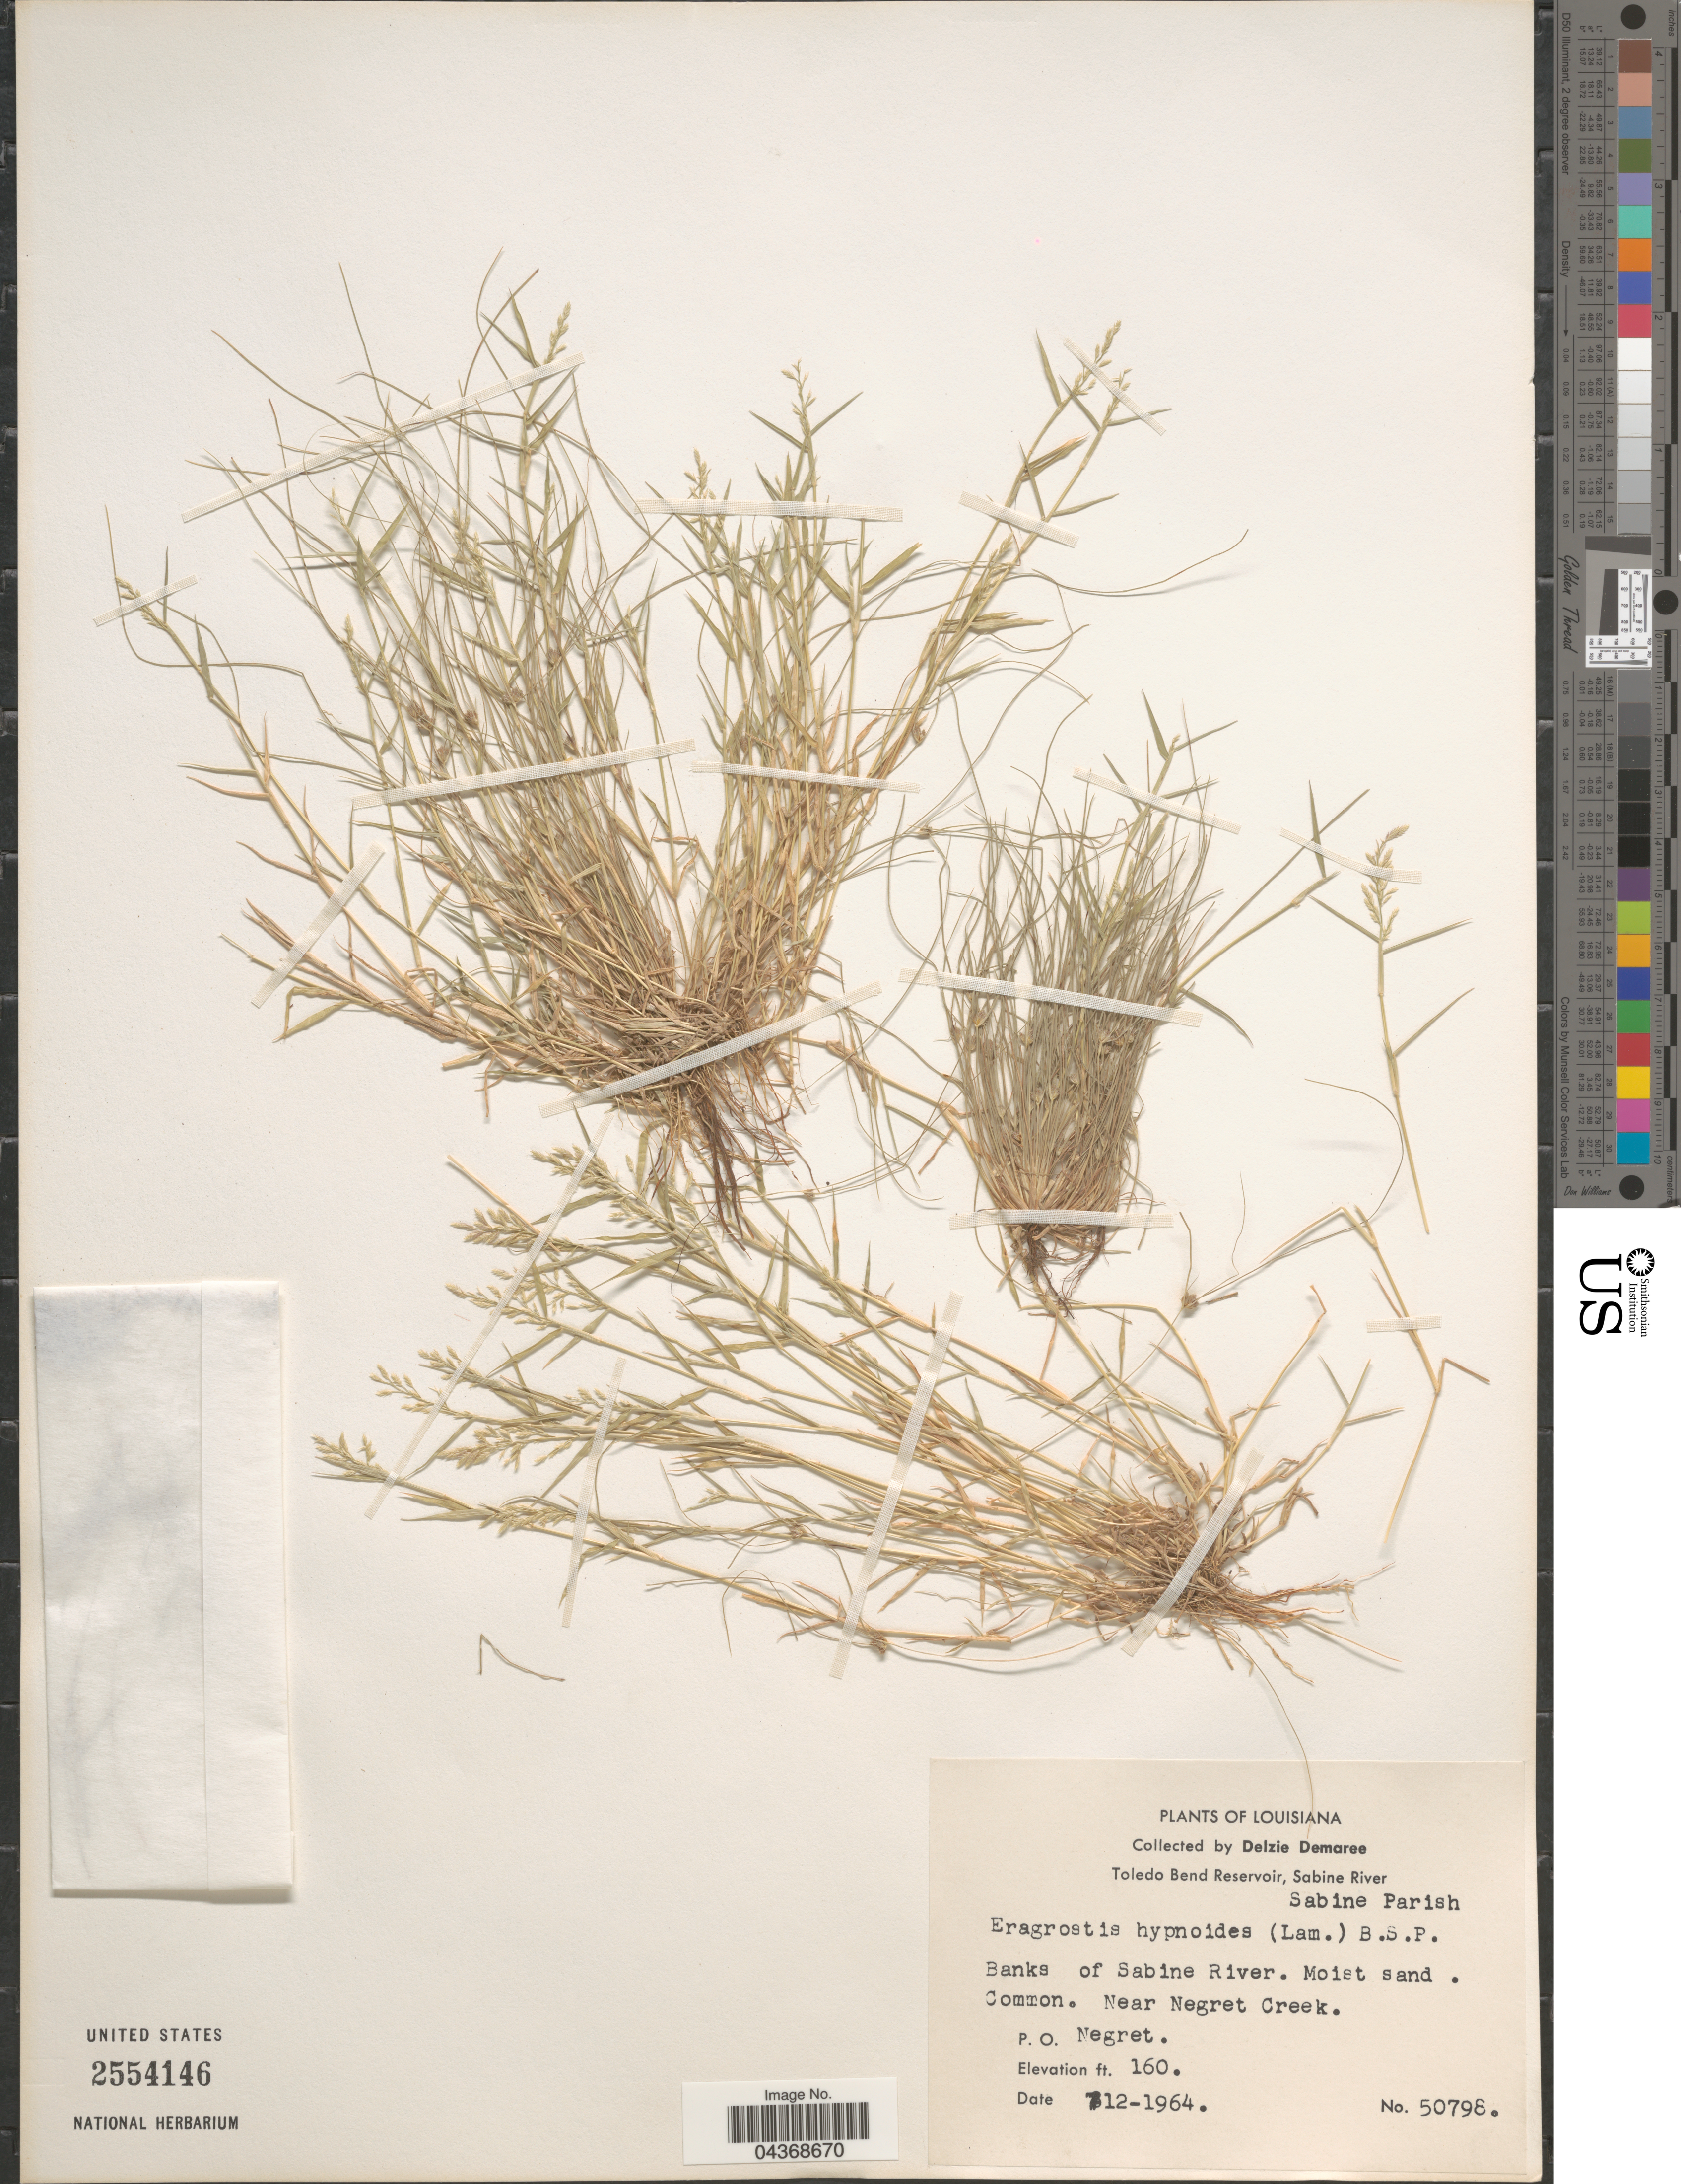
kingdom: Plantae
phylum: Tracheophyta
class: Liliopsida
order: Poales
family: Poaceae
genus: Eragrostis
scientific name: Eragrostis hypnoides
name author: (Lam.) Britton, Stearns & Poggenb.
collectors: D. Demaree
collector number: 50798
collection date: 1964-07-12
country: United States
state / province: Louisiana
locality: Toledo Bend Reservoir, Sabine River. Sabine Parish. Banks of Sabine River. Near Negret Creek. P. O. Negret.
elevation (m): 49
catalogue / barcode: US 2554146